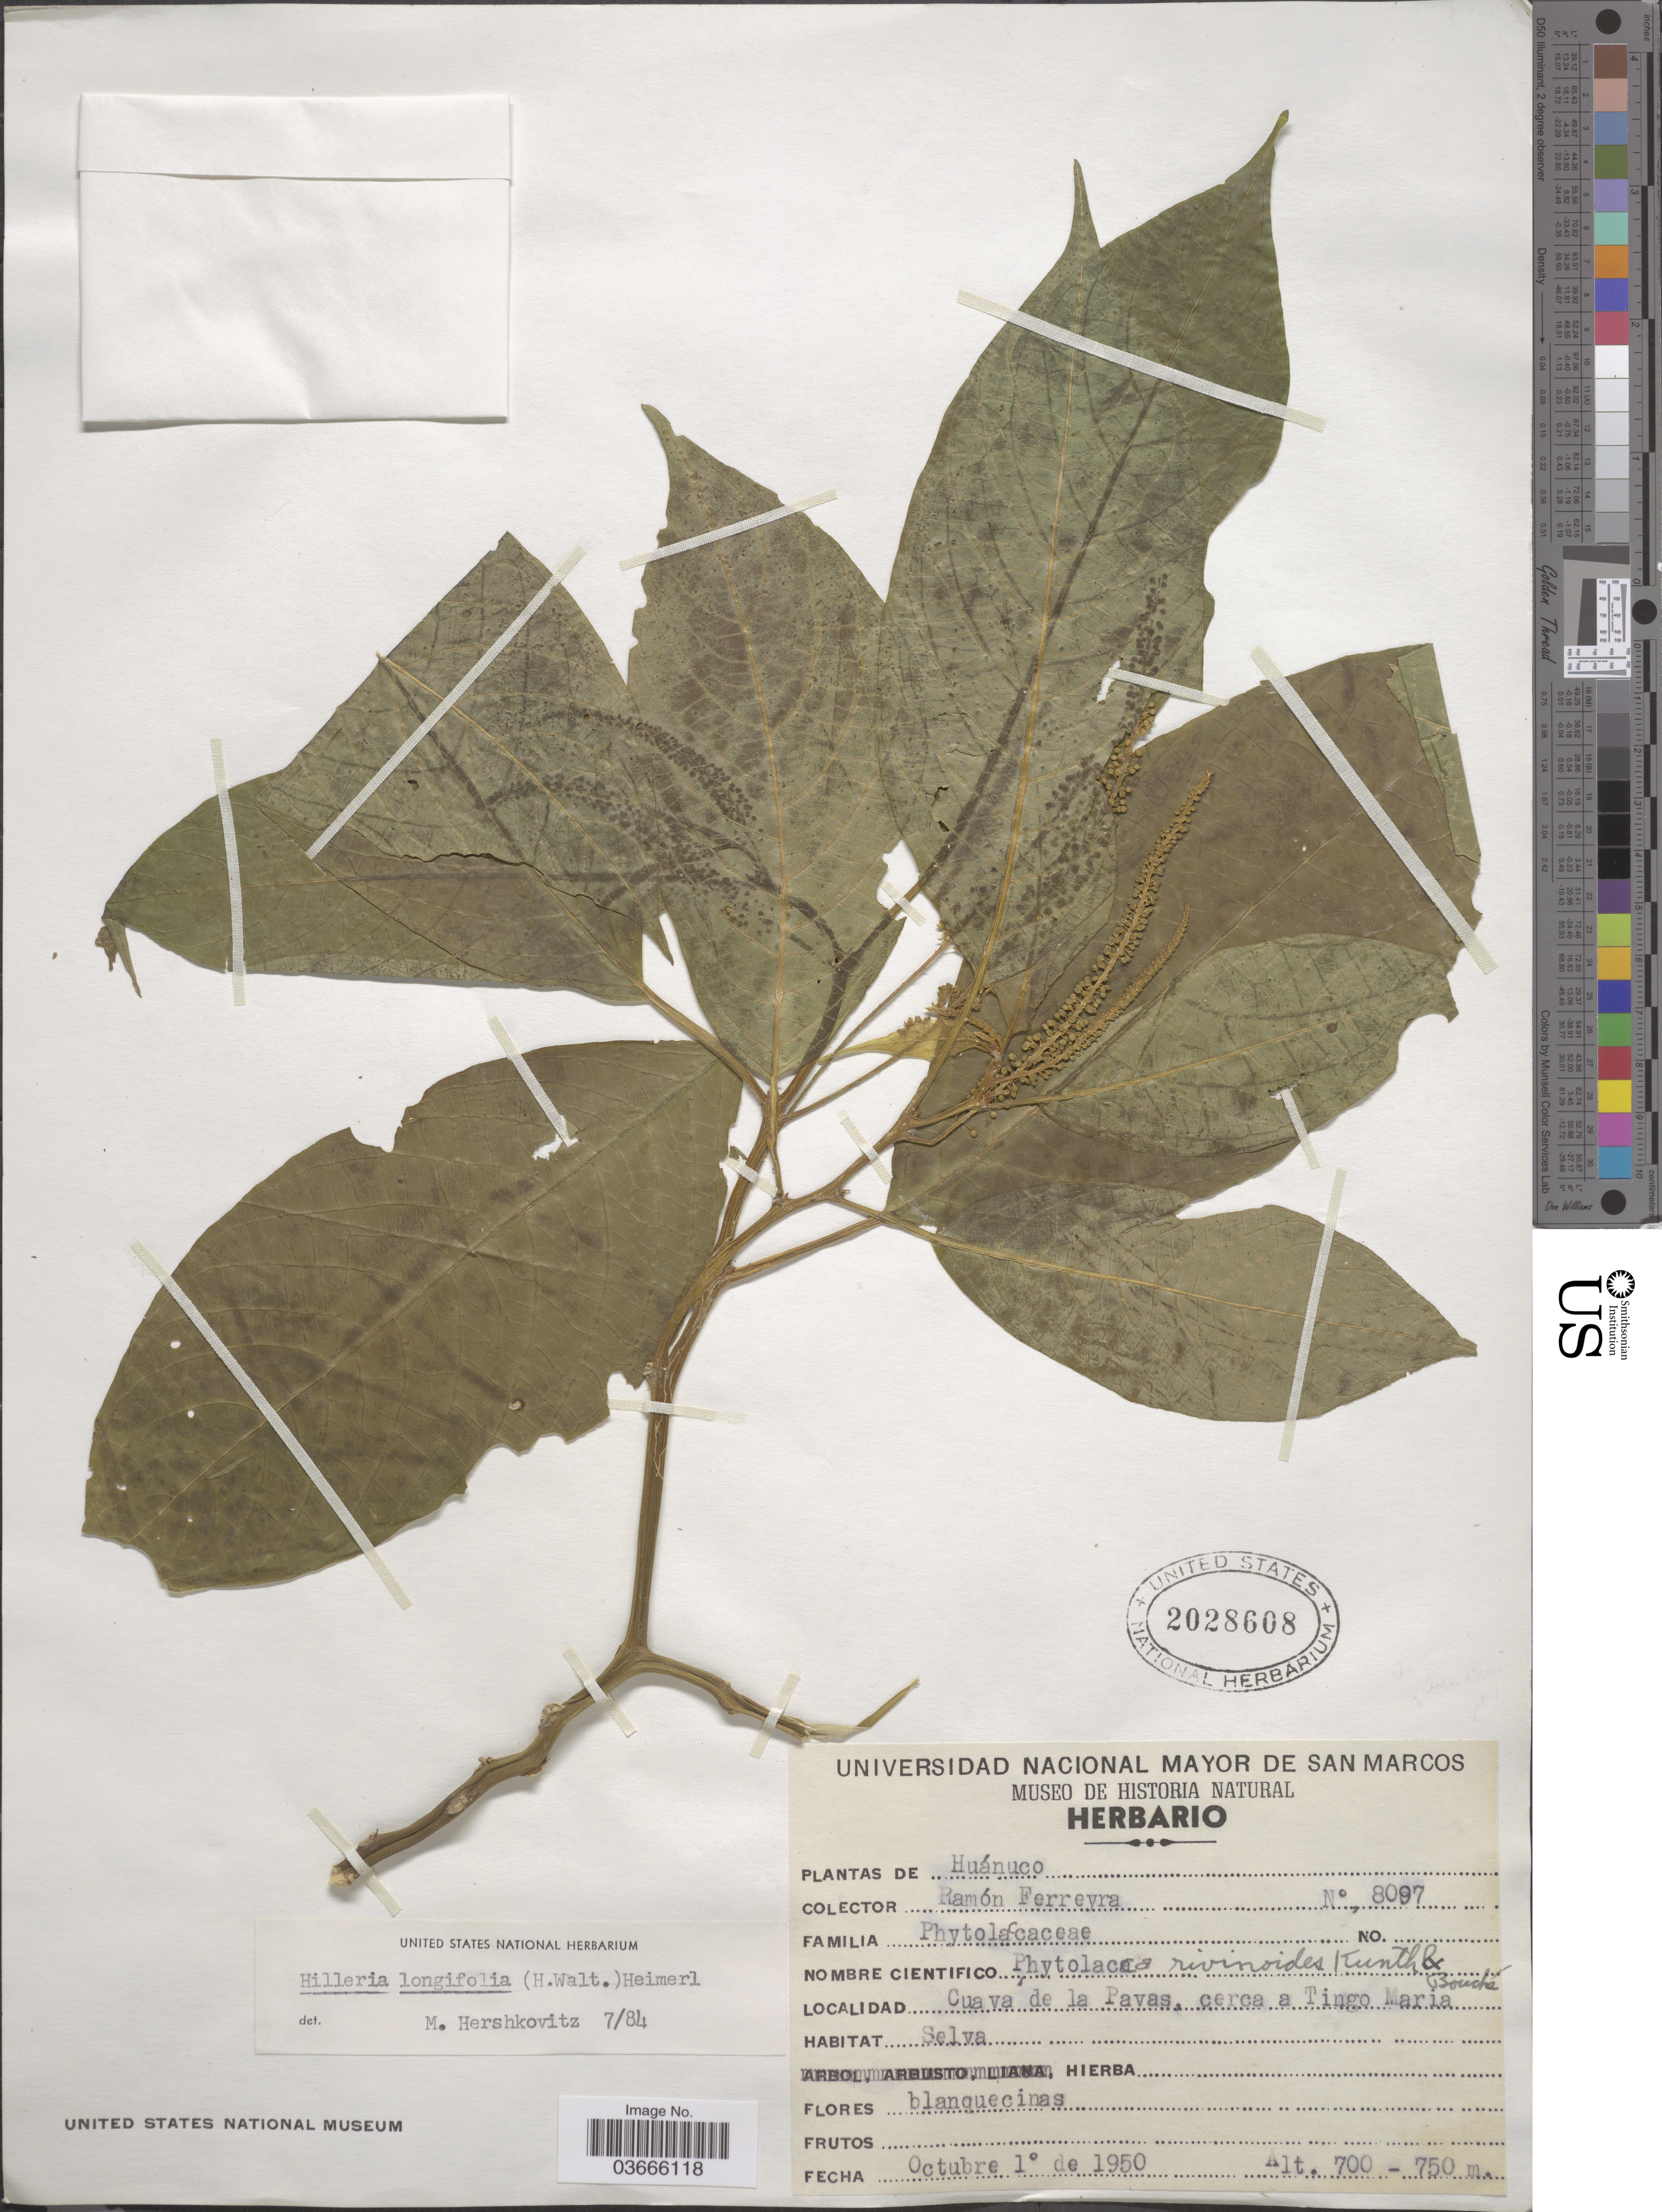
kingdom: Plantae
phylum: Tracheophyta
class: Magnoliopsida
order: Caryophyllales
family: Phytolaccaceae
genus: Hilleria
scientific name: Hilleria longifolia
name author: (H. Walter) Heimerl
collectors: R. A. Ferreyra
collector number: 8097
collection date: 1950-10-01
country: Peru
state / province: Huánuco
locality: Cuava de la Pavas, cerca a Tingo Maria.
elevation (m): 700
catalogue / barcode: US 2028608